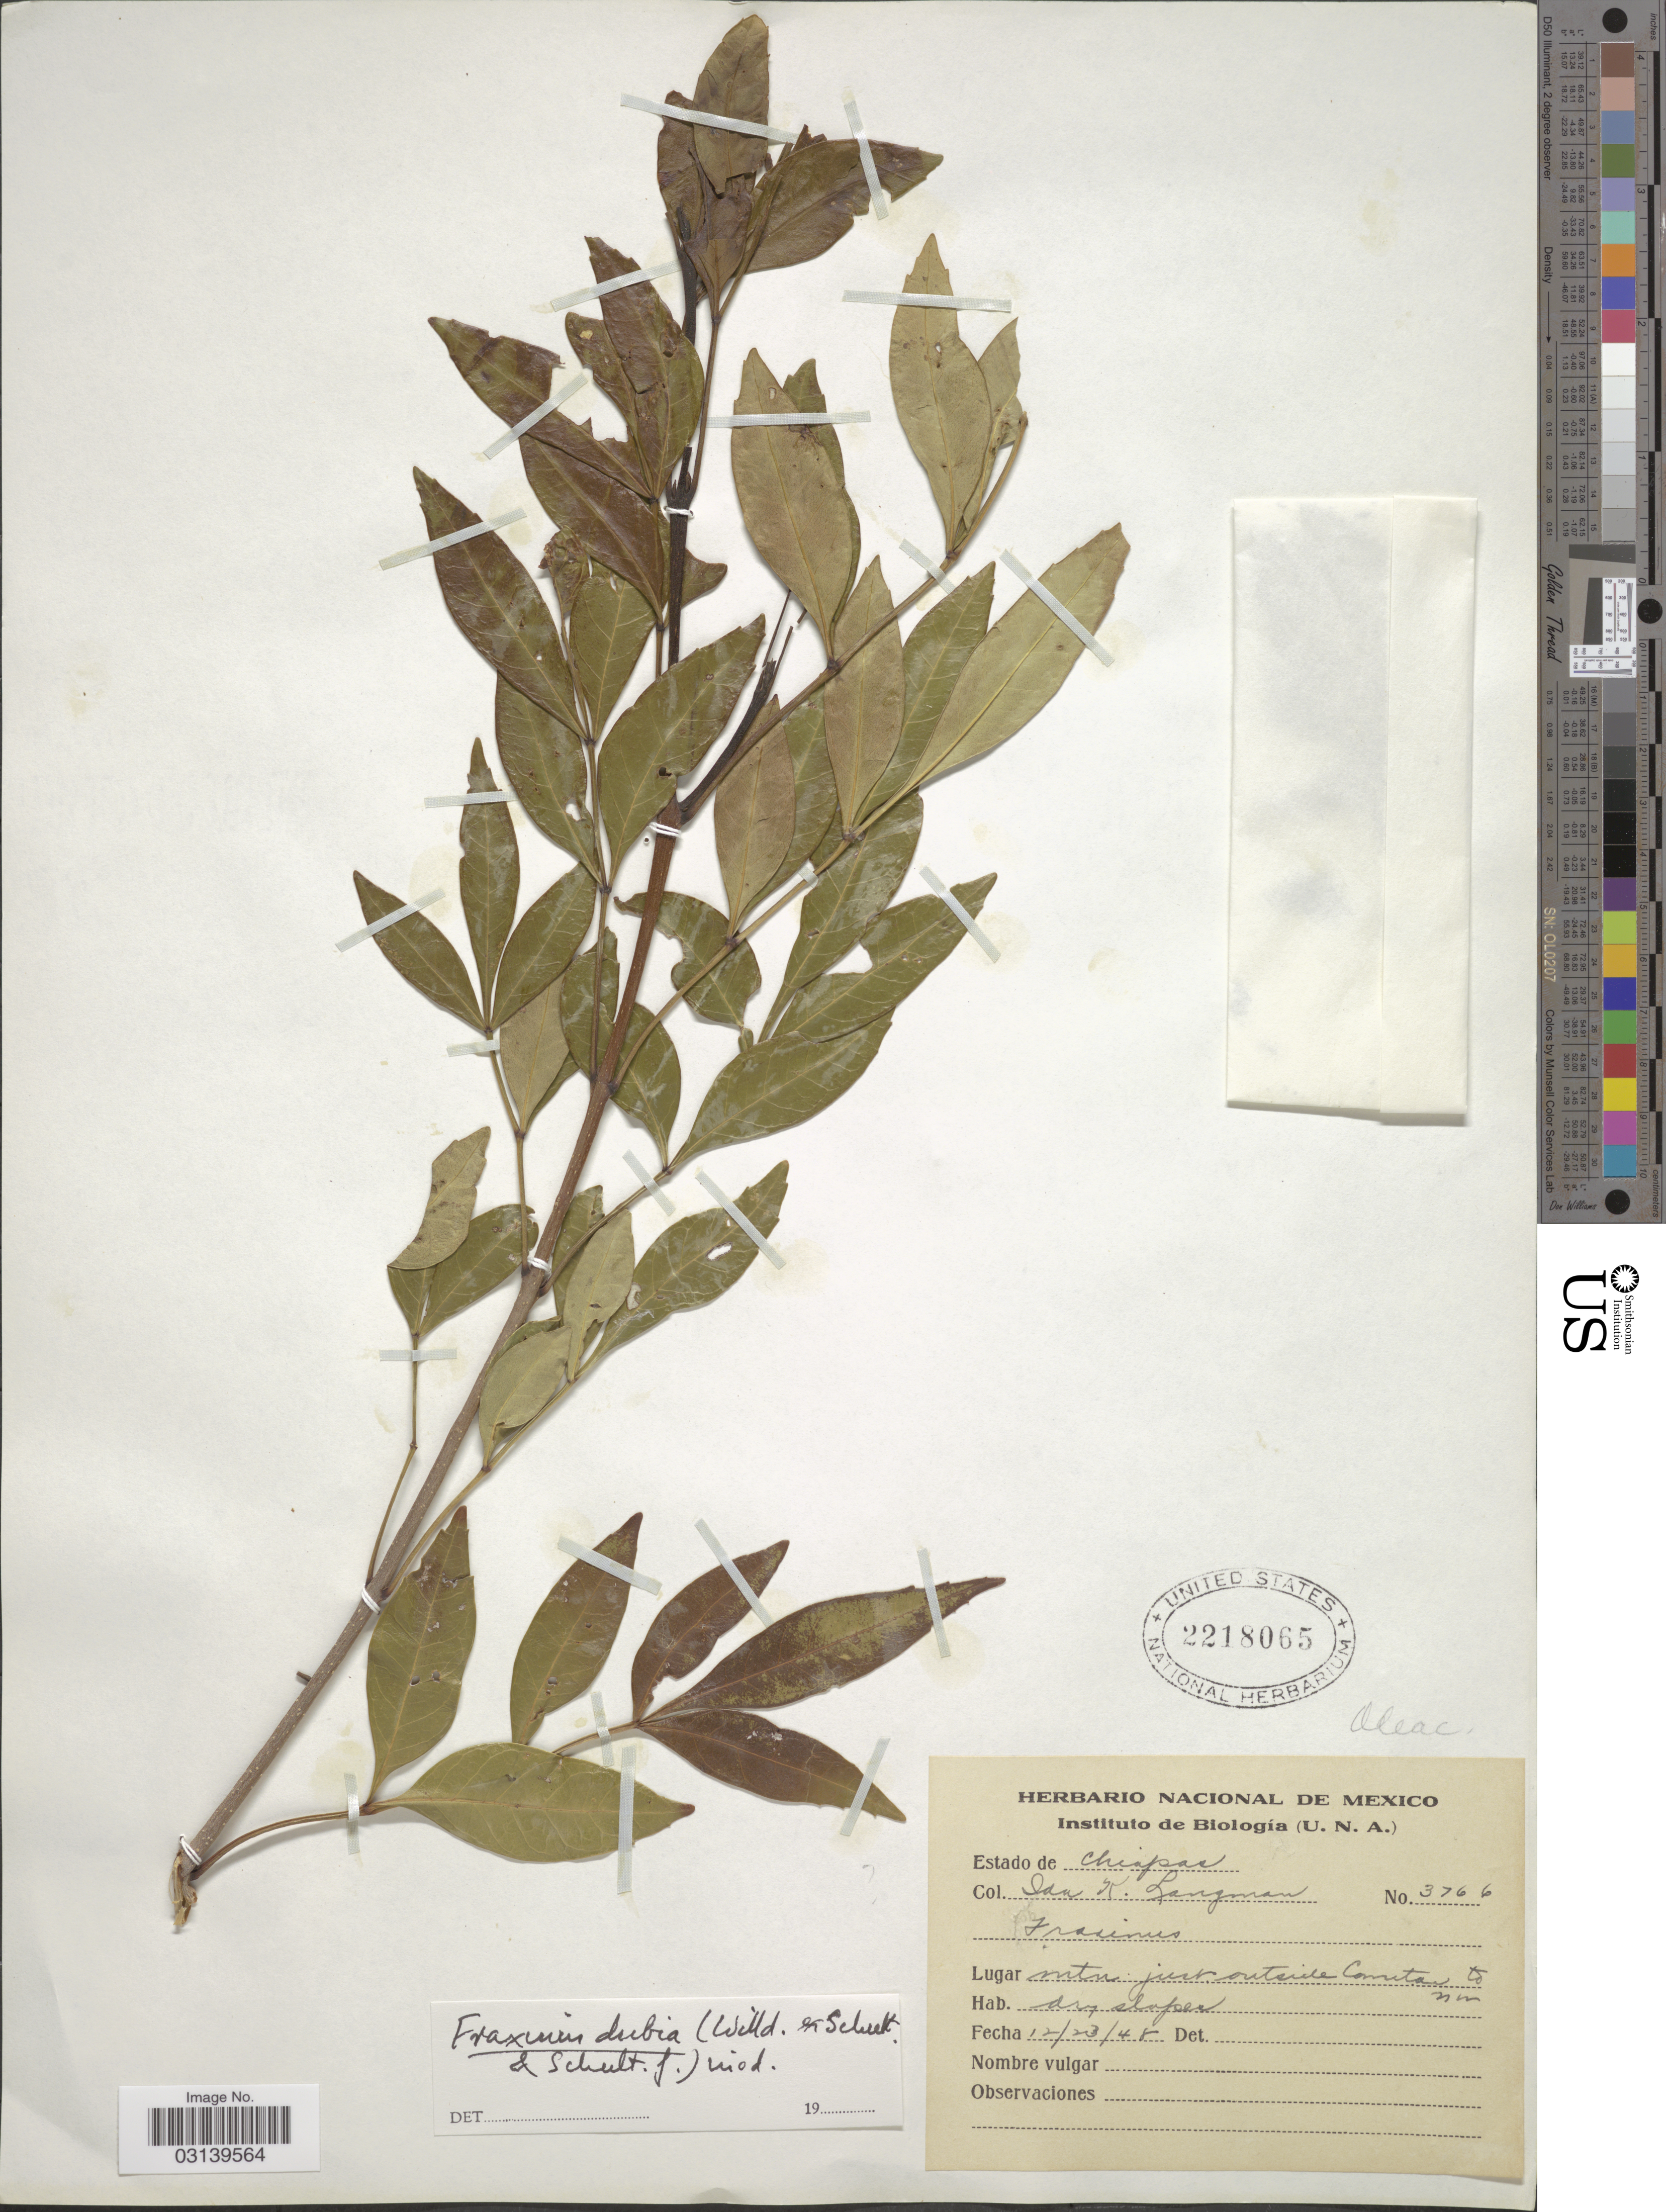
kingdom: Plantae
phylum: Tracheophyta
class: Magnoliopsida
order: Lamiales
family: Oleaceae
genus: Fraxinus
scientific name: Fraxinus dubia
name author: (Willd. ex Schult. & Schult. f.) P.S. Green & M. Nee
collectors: I. K. Langman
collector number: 3766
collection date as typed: Transcribed d/m/y: 23/12/48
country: Mexico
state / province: Chiapas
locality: Mtn junct outside Comitán to NM.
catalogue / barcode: US 2218065